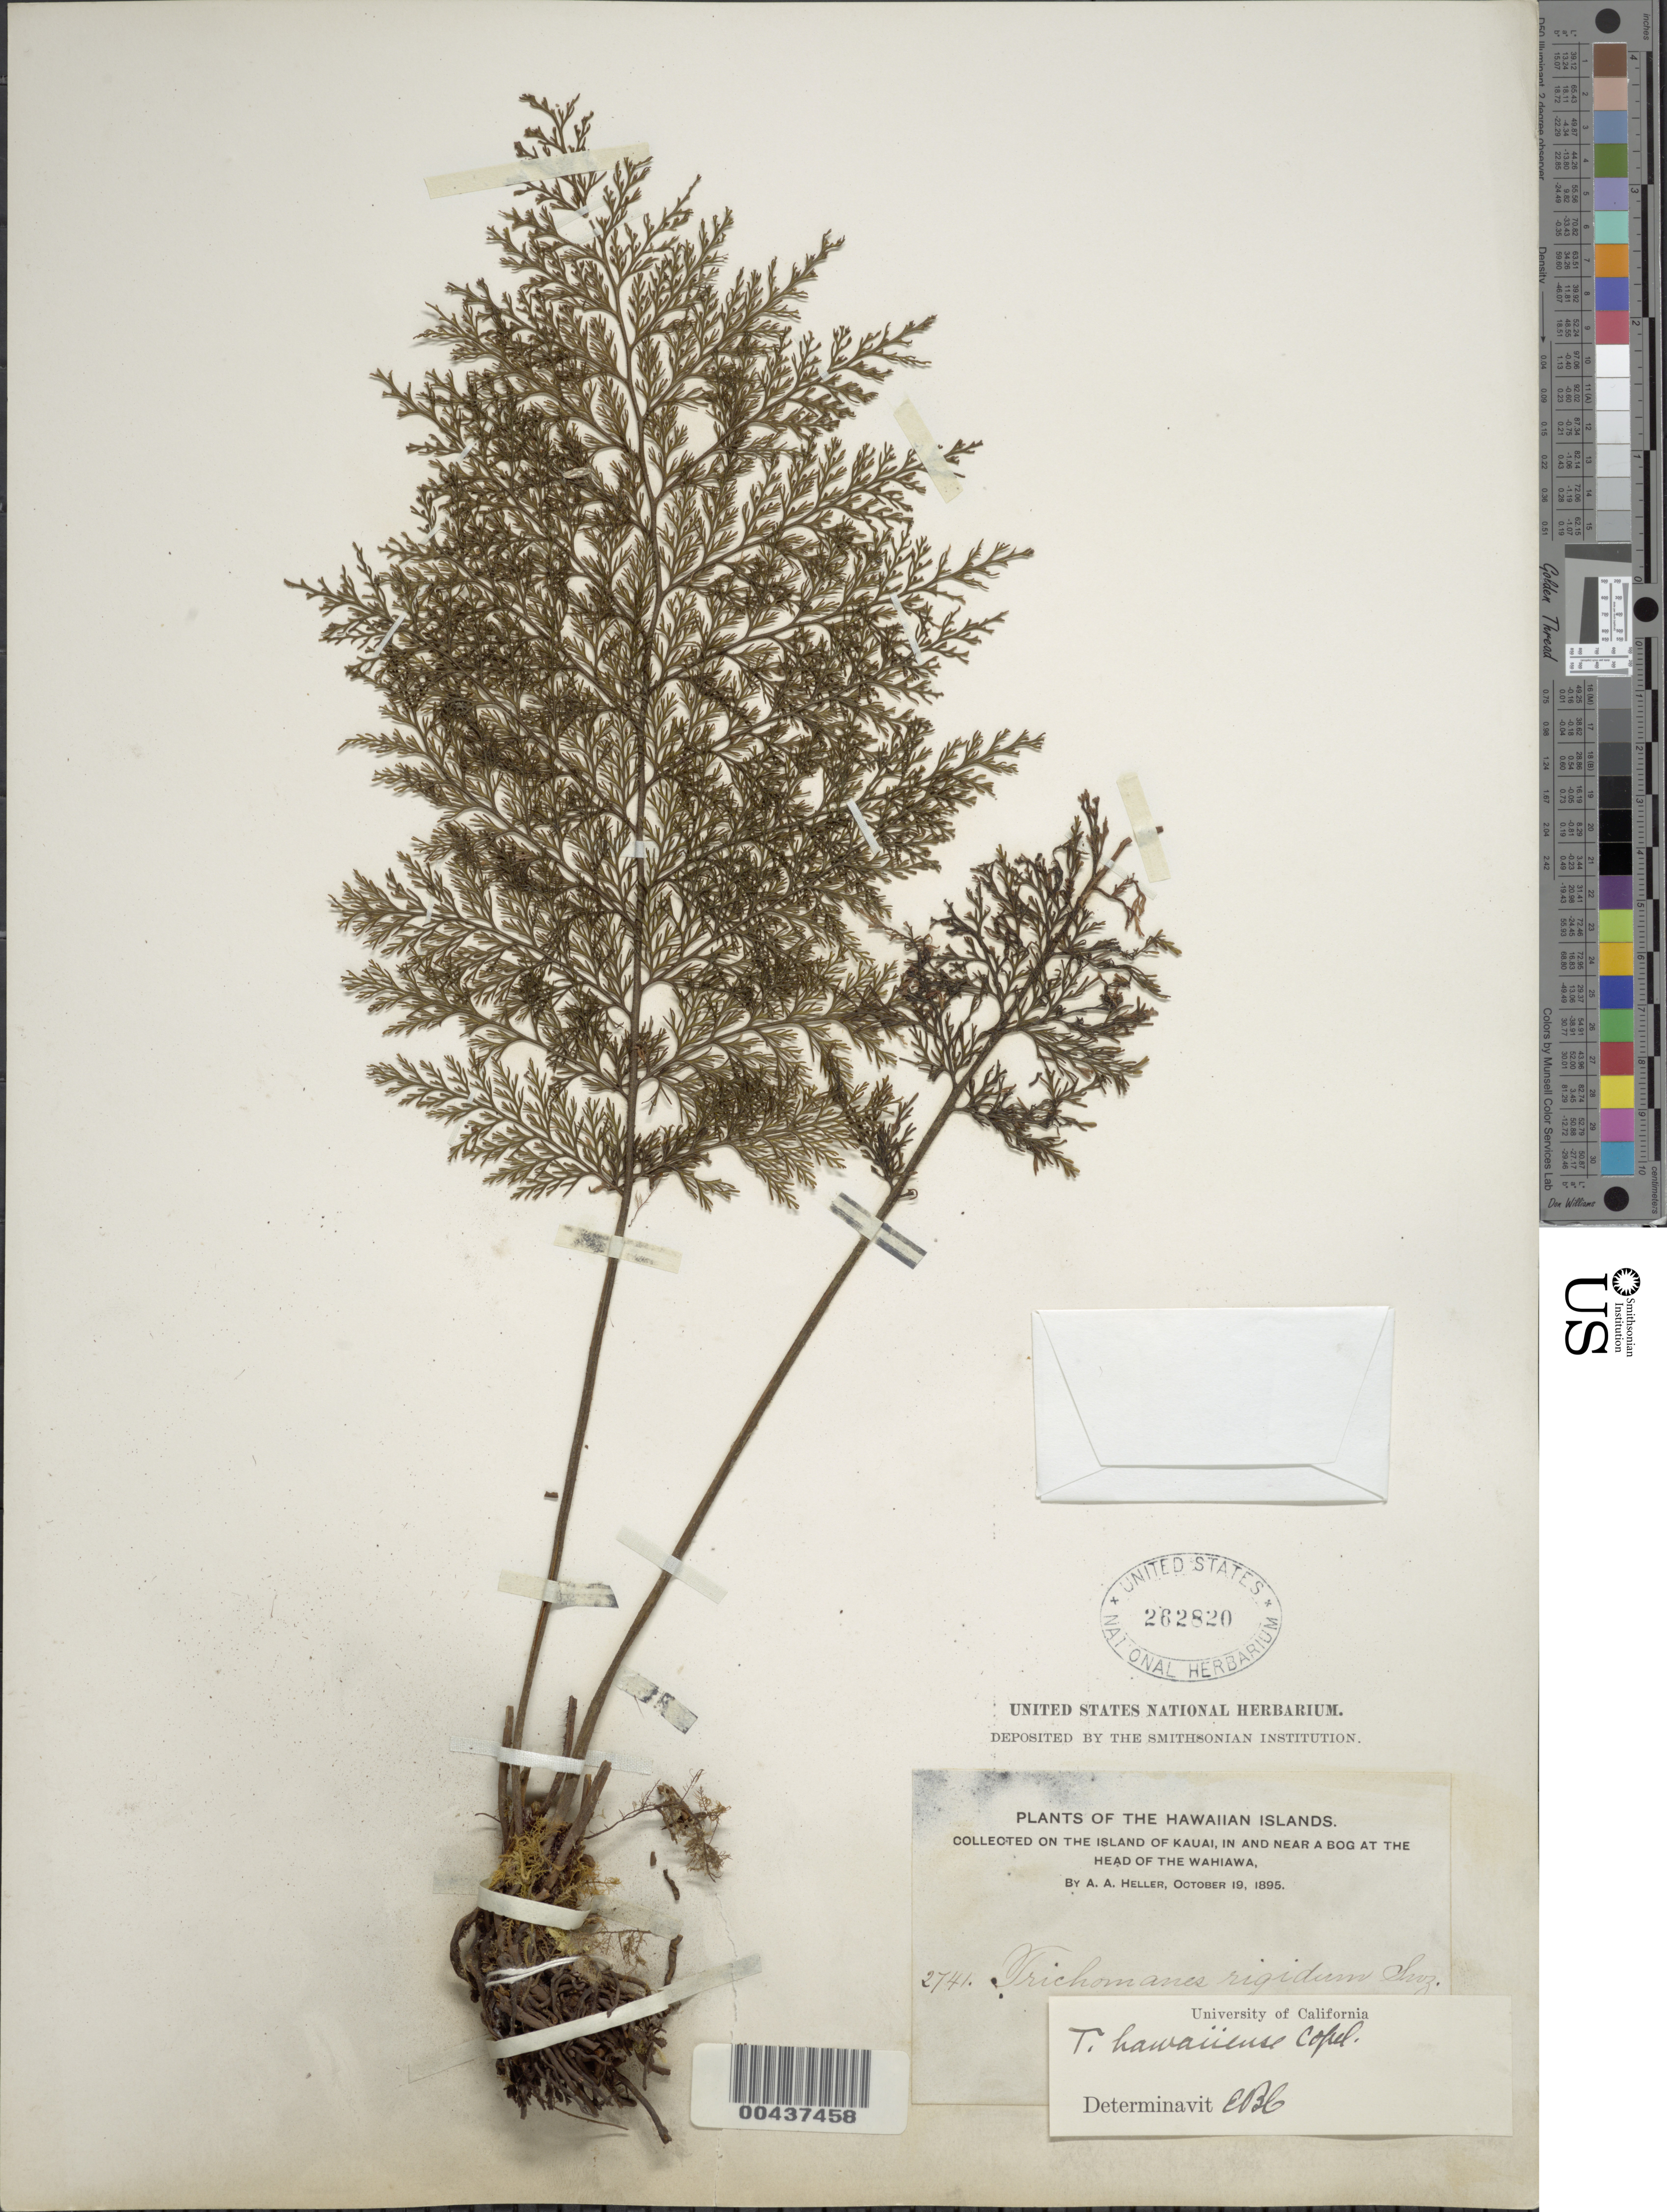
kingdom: Plantae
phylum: Tracheophyta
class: Polypodiopsida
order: Hymenophyllales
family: Hymenophyllaceae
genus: Callistopteris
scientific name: Callistopteris baldwinii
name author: (D.C. Eaton) Copel.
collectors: A. A. Heller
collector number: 2741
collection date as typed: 19 Oct 1895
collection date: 1895-10-19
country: United States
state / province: Hawaii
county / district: Kauai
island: Kaua'i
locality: On the island of Kauai, in and near a bog at the head of the Wahiawa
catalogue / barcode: US 262820